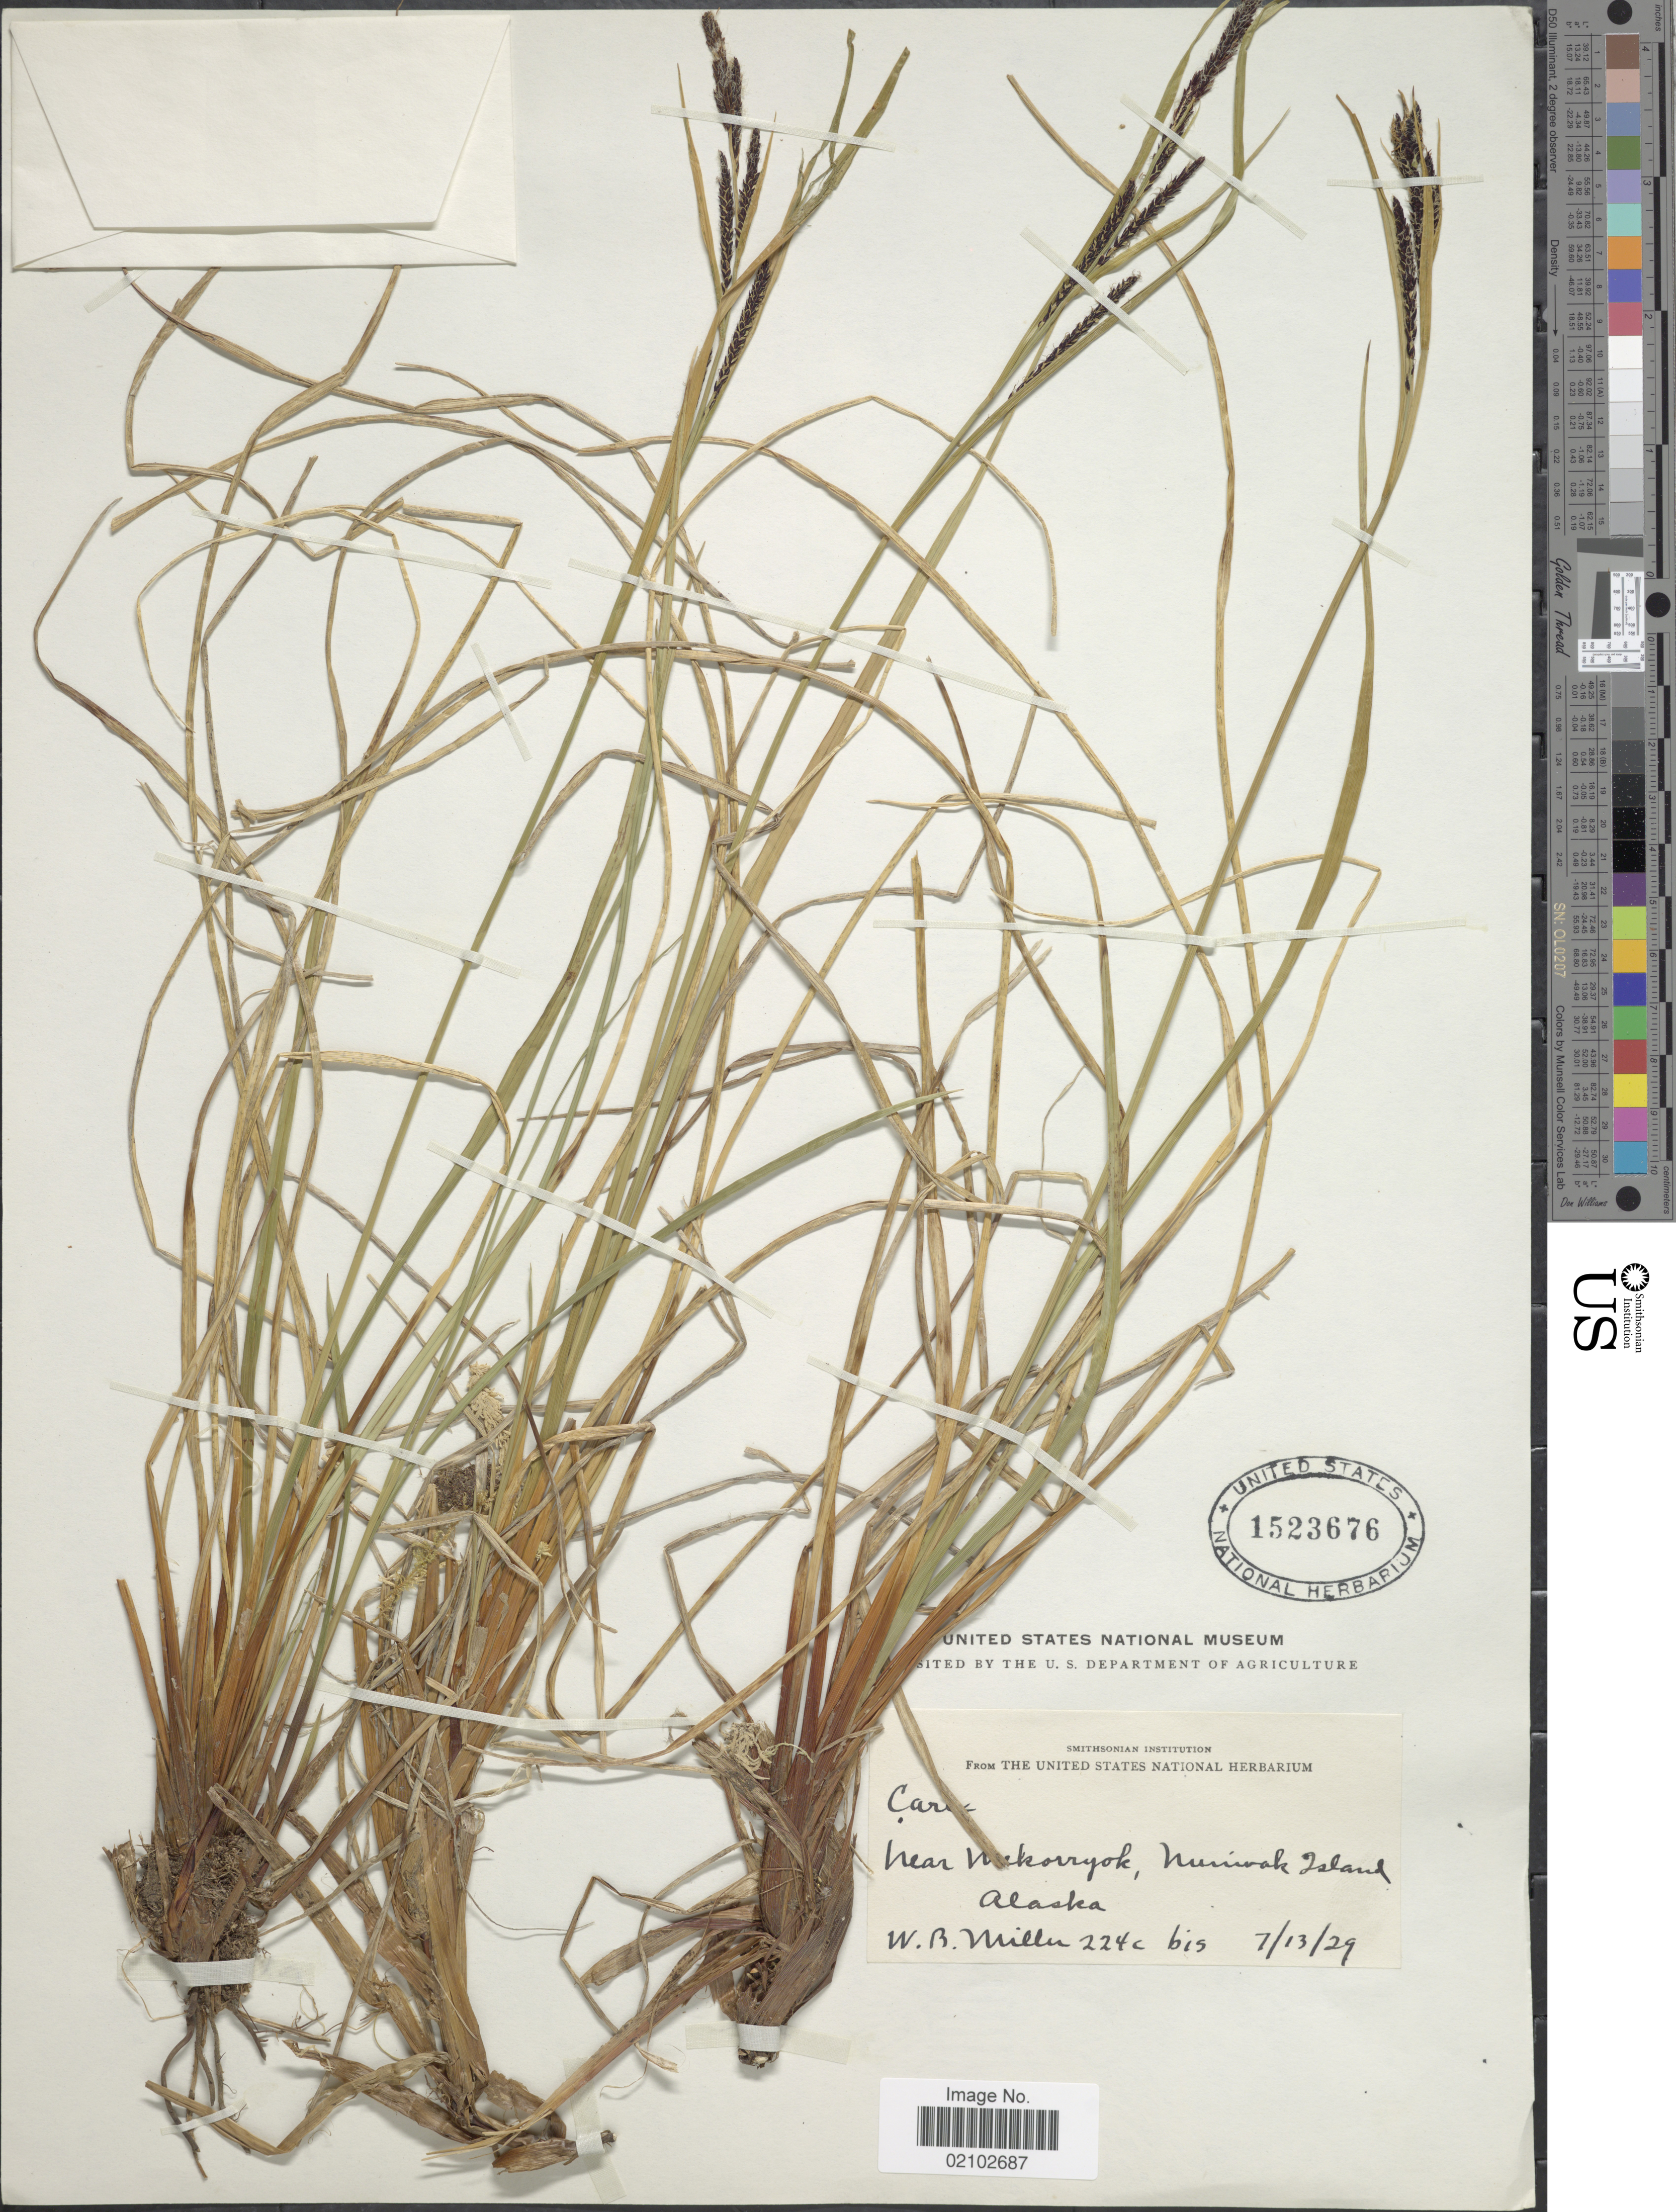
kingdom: Plantae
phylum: Tracheophyta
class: Liliopsida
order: Poales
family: Cyperaceae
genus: Carex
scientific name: Carex aquatilis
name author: Wahlenb.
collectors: W. Miller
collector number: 224c bis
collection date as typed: Transcribed d/m/y: 13/7/29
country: United States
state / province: Alaska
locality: Near Mekoryuk, Nunivak Island.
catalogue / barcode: US 1523676